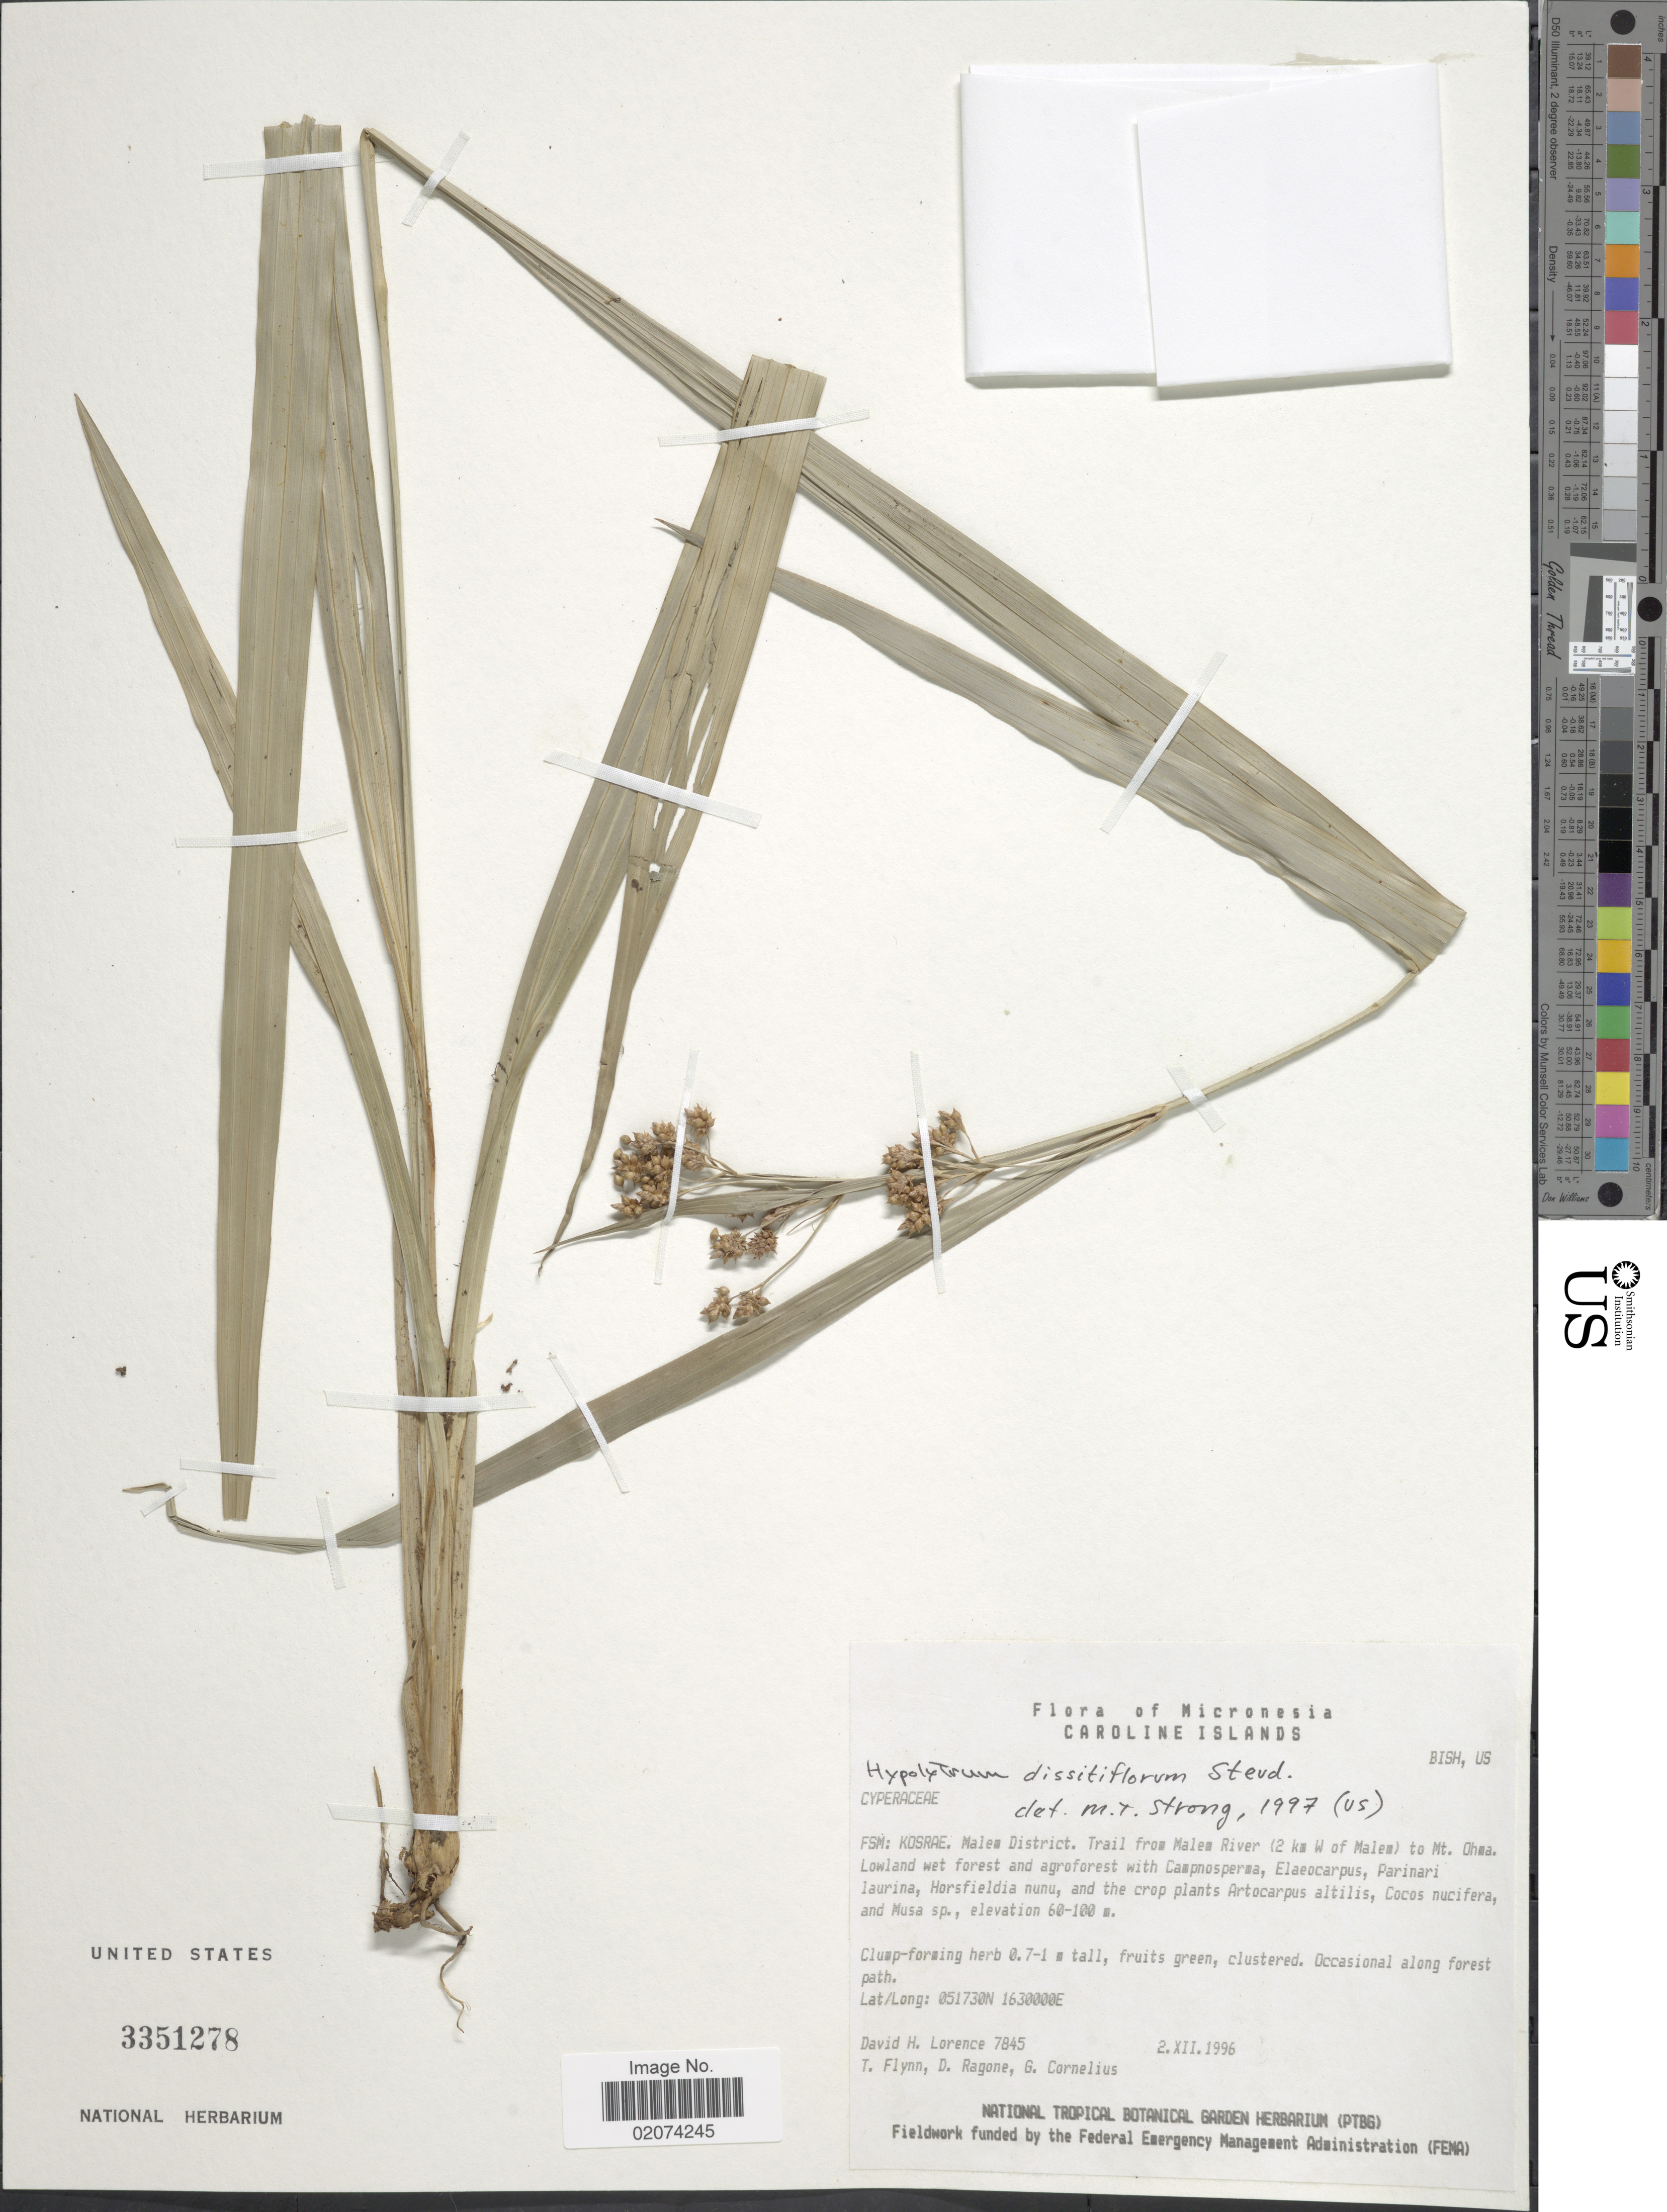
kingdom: Plantae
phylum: Tracheophyta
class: Liliopsida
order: Poales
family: Cyperaceae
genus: Hypolytrum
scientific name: Hypolytrum dissitiflorum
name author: Steud.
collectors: D. Lorence, T. Flynn, D. Ragone & G. Cornelius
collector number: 7845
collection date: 1996-12-02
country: Micronesia, Federated States of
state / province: Kosrae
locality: Caroline Islands. Malem District. Trail from Malem River ( 2 km W of Malem) to Mt. Ohma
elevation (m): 60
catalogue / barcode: US 3351278